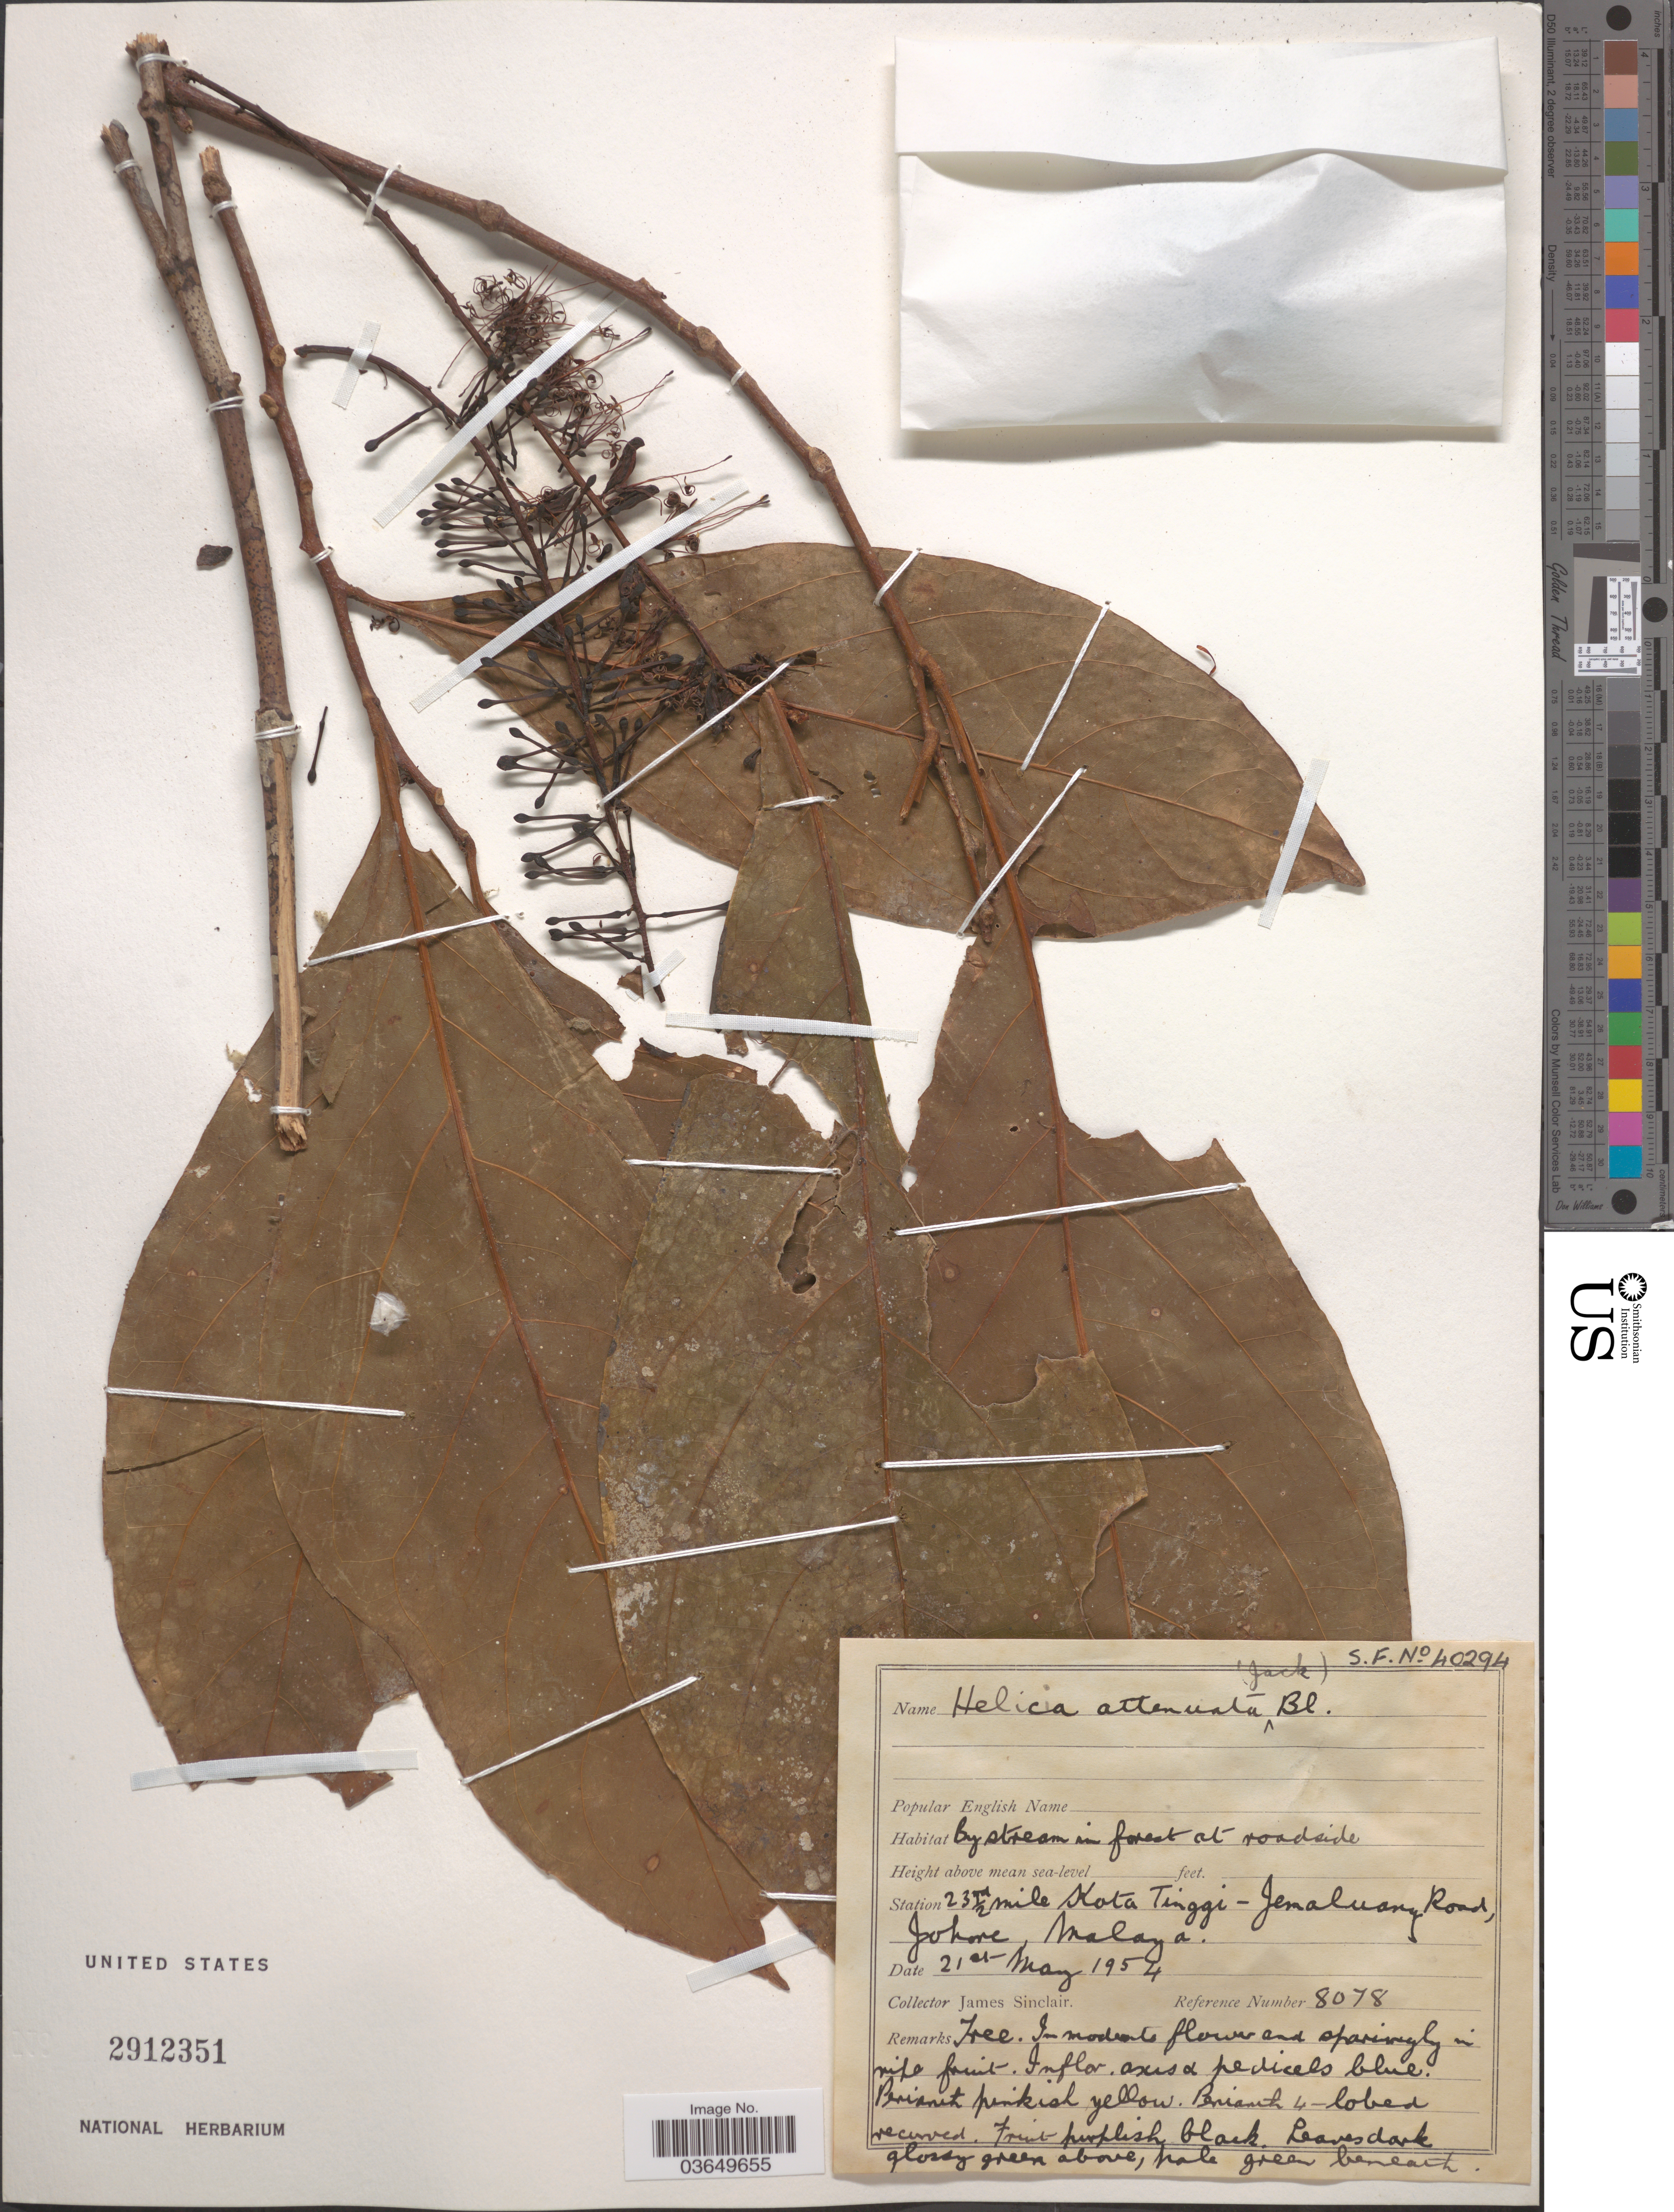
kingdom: Plantae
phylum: Tracheophyta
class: Magnoliopsida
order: Proteales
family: Proteaceae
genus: Helicia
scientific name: Helicia attenuata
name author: (Jack) Blume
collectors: J. Sinclair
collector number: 8078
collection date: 1954-05-21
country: Malaysia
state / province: Johor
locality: Station 23½ mile Kota Tinggi-Jemaluang Road, Malaya.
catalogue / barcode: US 2912351